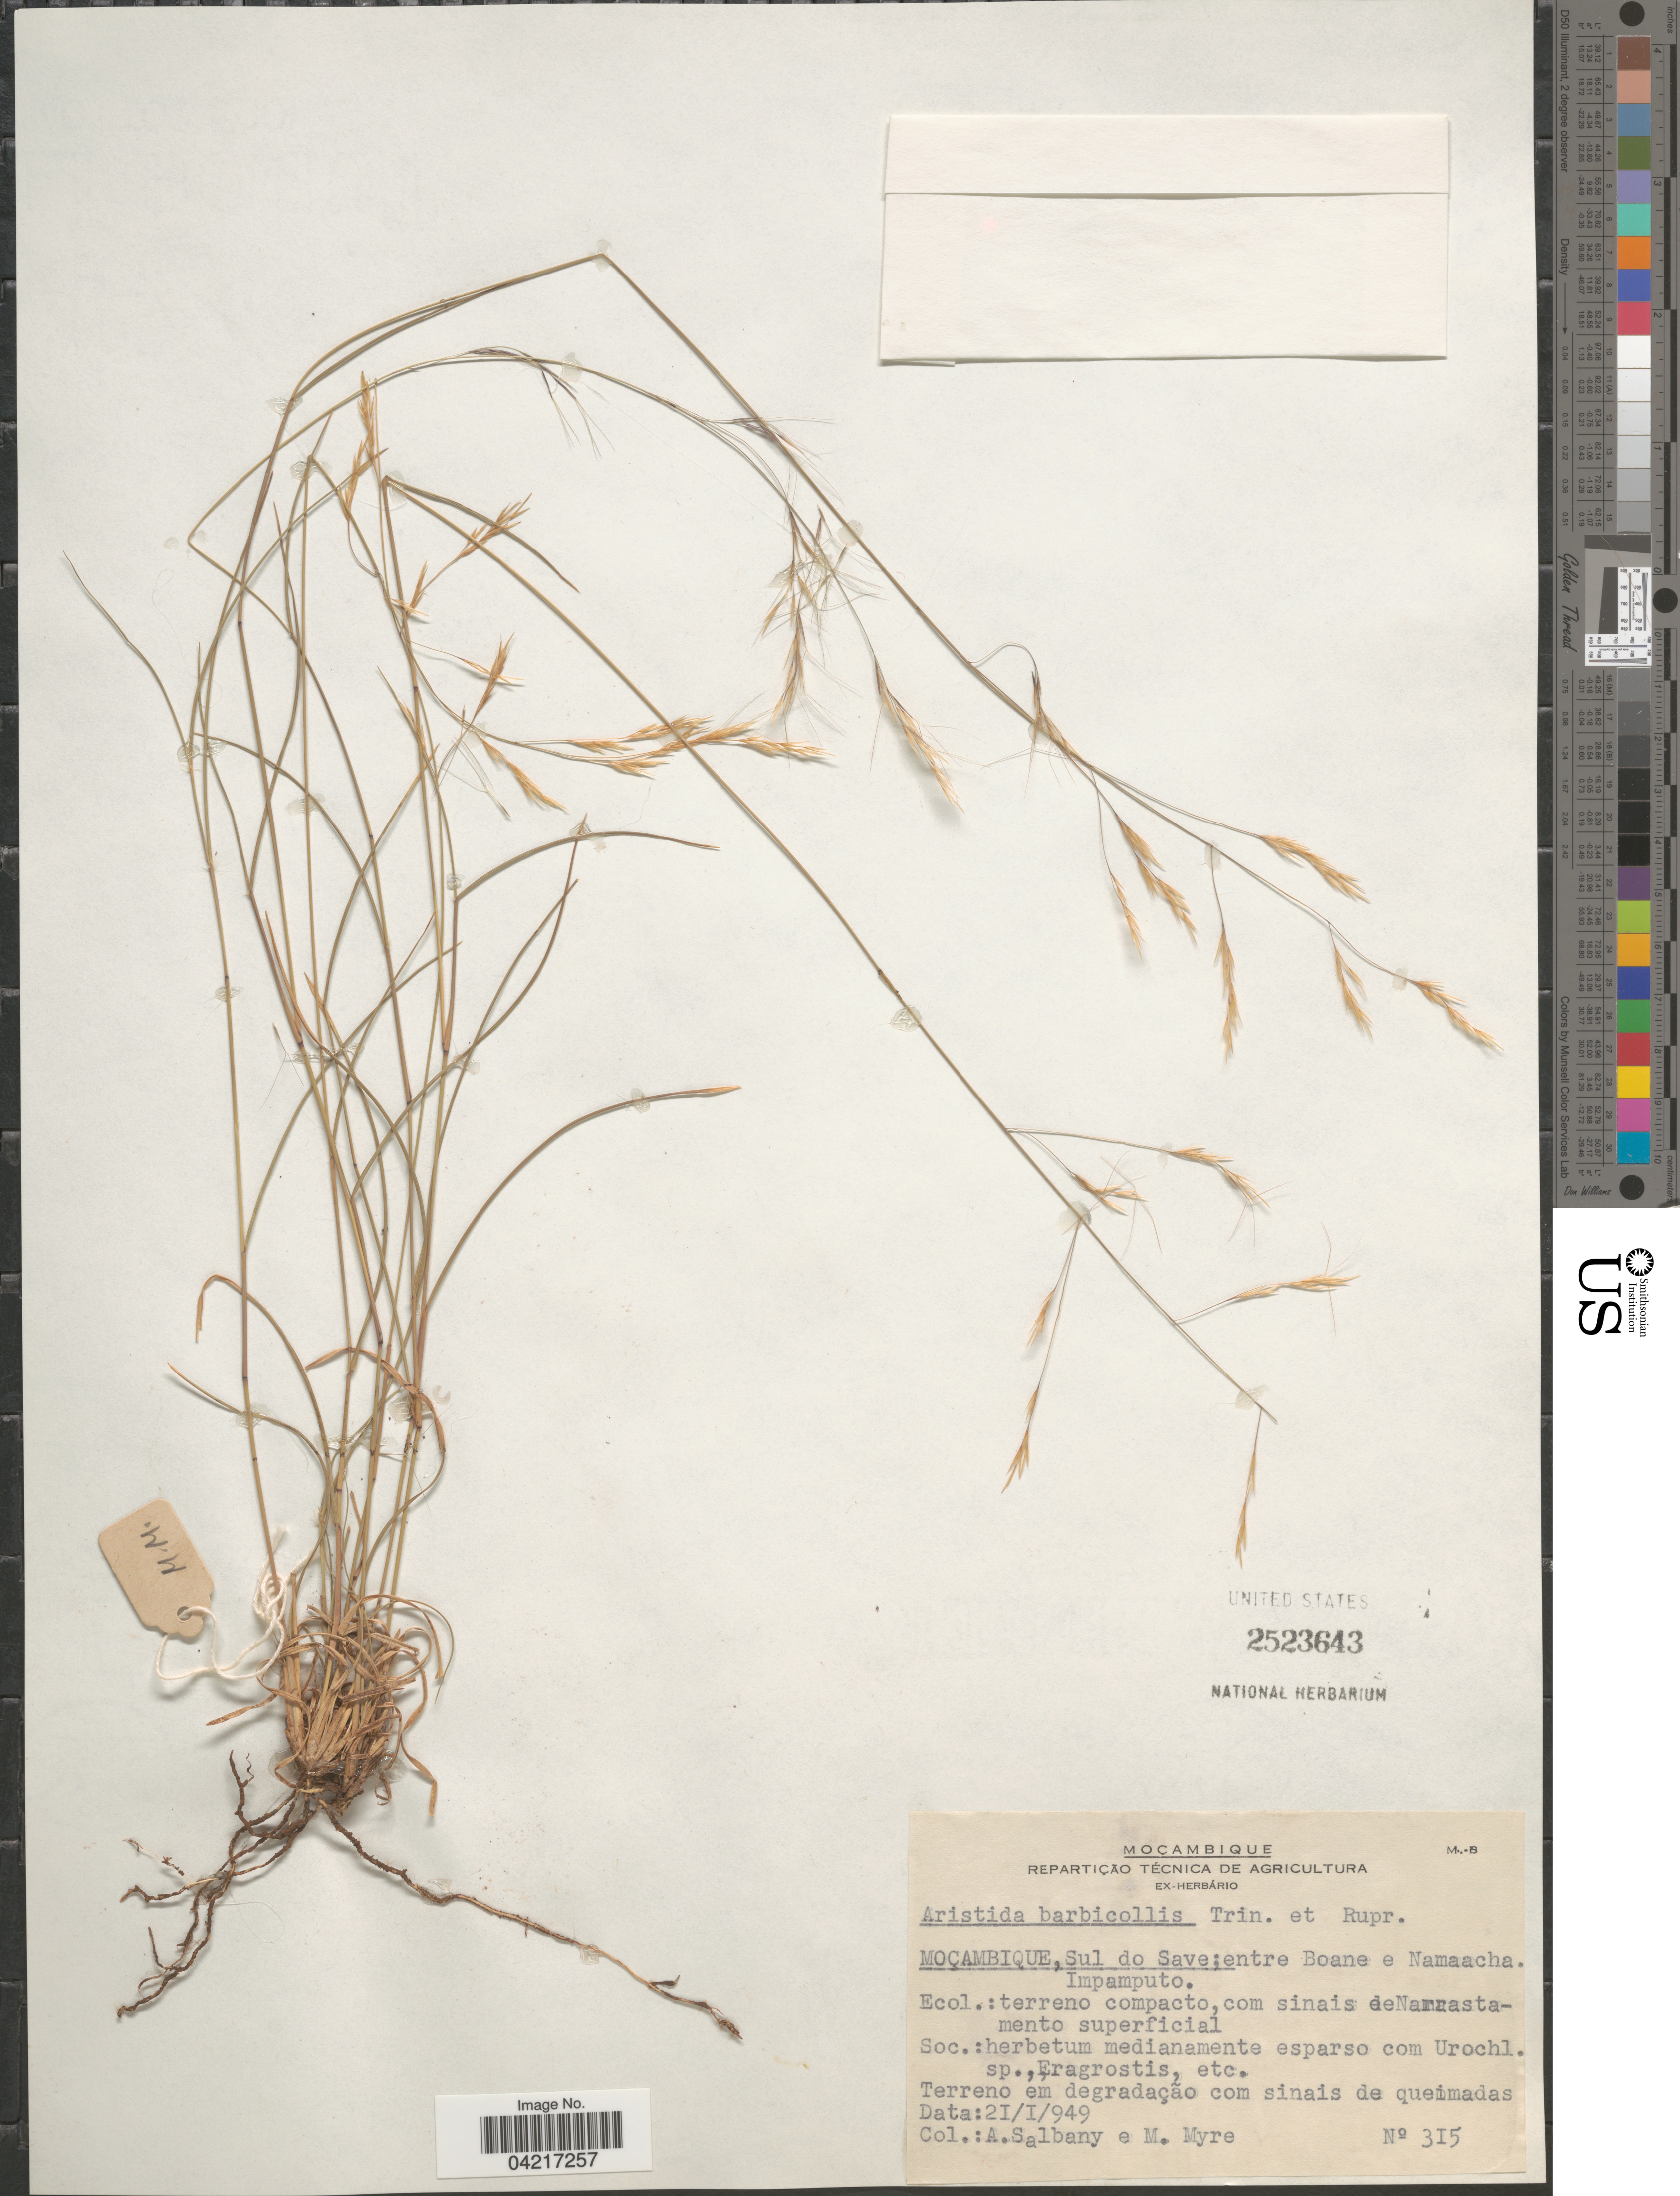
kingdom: Plantae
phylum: Tracheophyta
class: Liliopsida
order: Poales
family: Poaceae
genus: Aristida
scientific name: Aristida barbicollis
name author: Trin. & Rupr.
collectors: A. Salbany & Myre, M.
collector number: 315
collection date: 1949-01-21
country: Mozambique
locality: Mocambique, Sul do Save; entre Boane e Namaacha. Impamputo.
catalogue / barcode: US 2523643